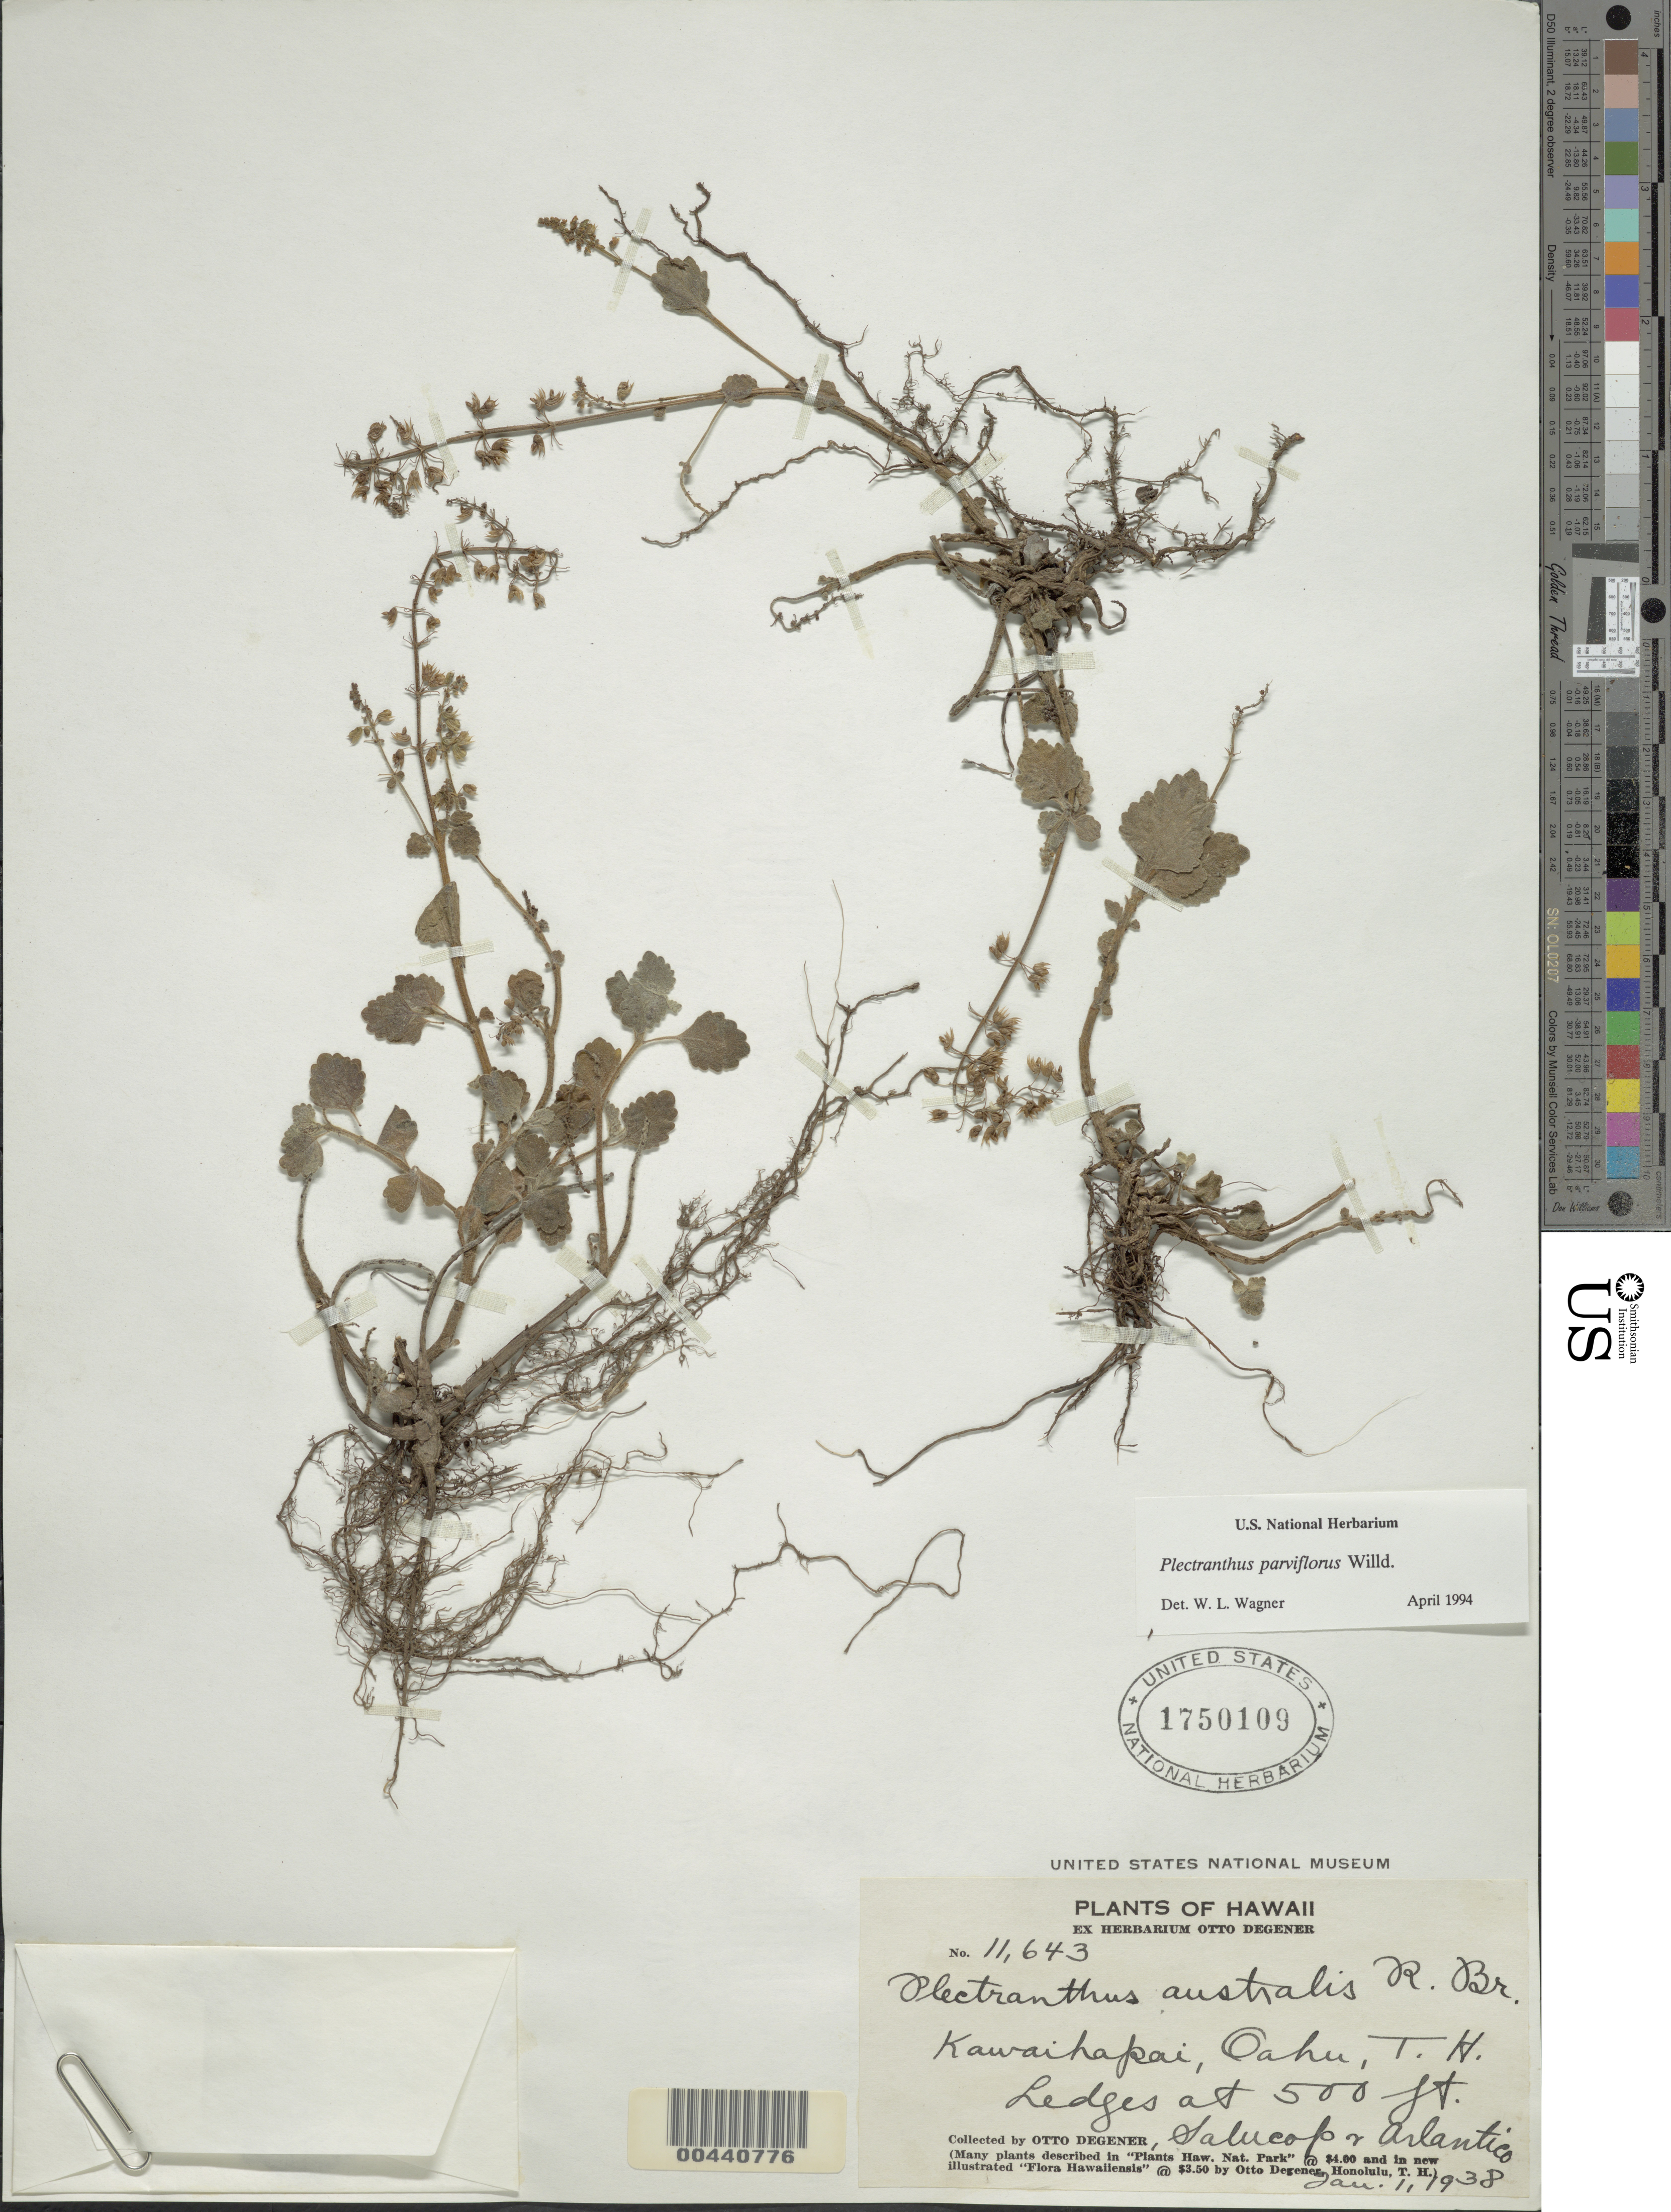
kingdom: Plantae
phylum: Tracheophyta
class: Magnoliopsida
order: Lamiales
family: Lamiaceae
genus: Coleus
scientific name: Coleus australis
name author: (Br.) A.J. Paton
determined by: Wagner, W. L., (BOT), Smithsonian Institution - National Museum of Natural History (UNITED STATES)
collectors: O. Degener, -- Salucop & Arlantico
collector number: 11643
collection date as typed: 1 Jan 1938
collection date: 1938-01-01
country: United States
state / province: Hawaii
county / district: Honolulu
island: Oahu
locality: Kawaihapai.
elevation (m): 152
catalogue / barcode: US 1750109